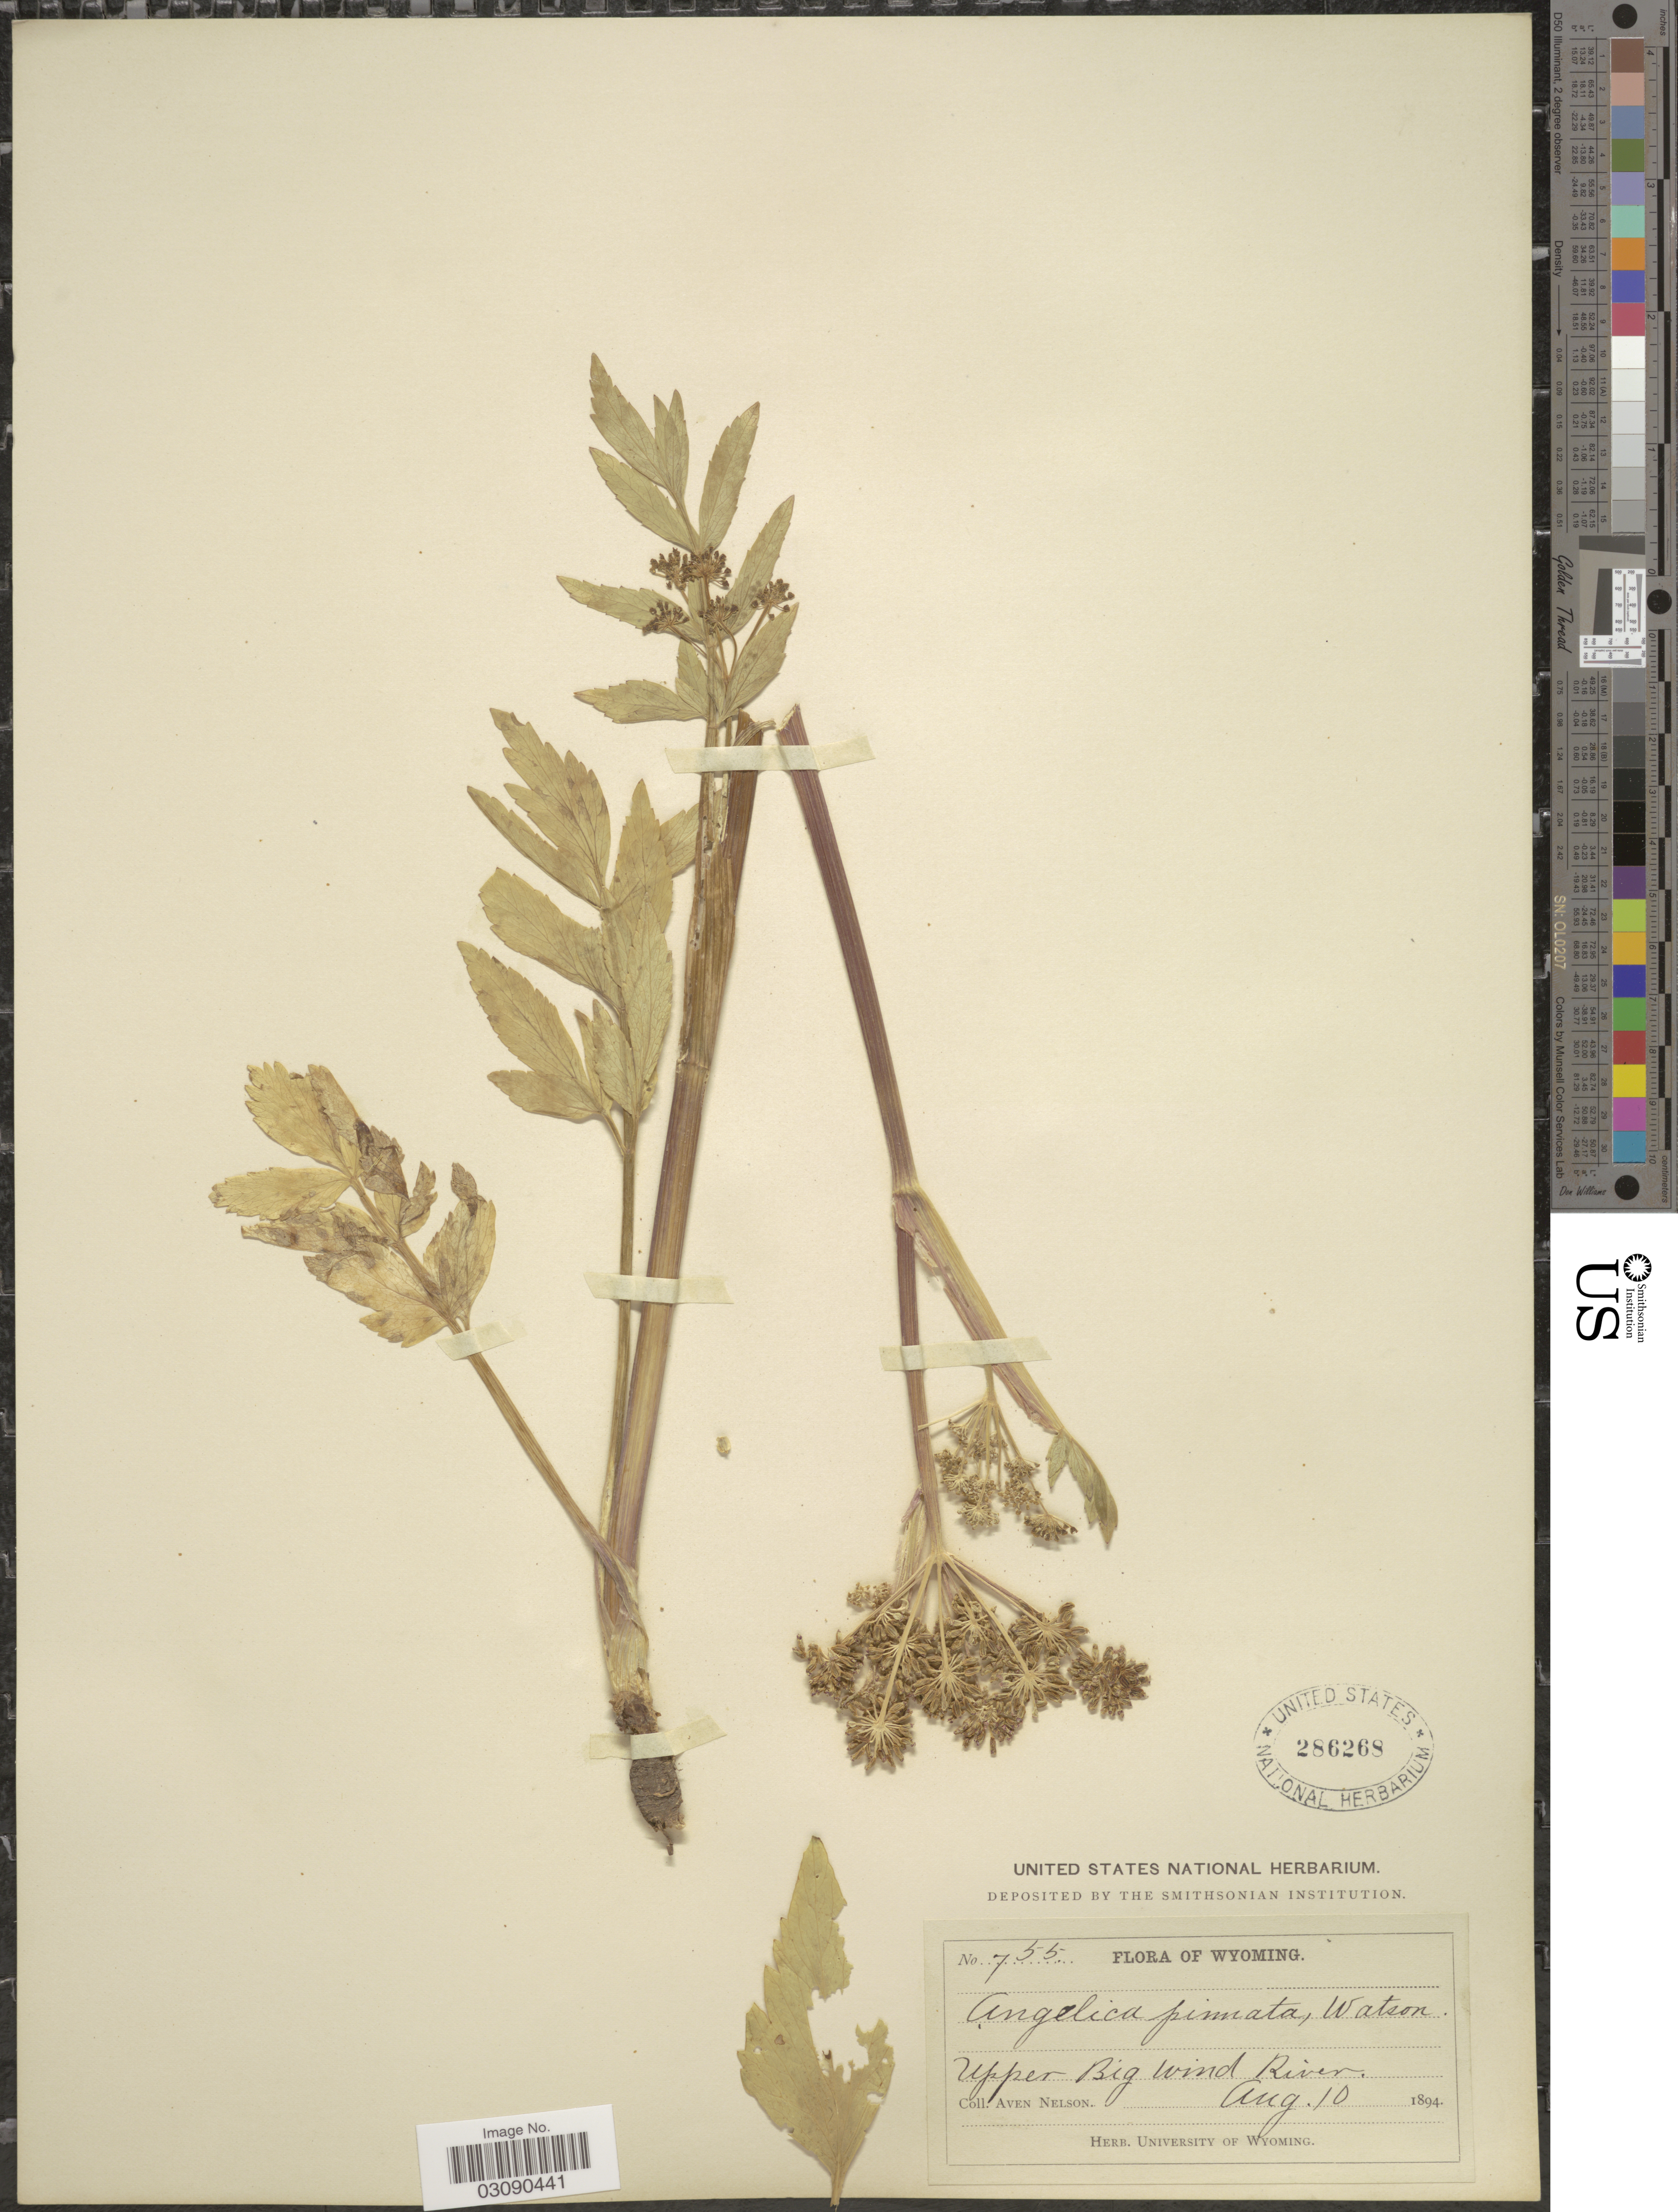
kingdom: Plantae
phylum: Tracheophyta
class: Magnoliopsida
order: Apiales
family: Apiaceae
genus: Angelica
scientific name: Angelica pinnata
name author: S. Watson in C. King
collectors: A. Nelson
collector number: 755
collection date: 1894-08-10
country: United States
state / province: Wyoming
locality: Upper Big Wind River.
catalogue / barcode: US 286268